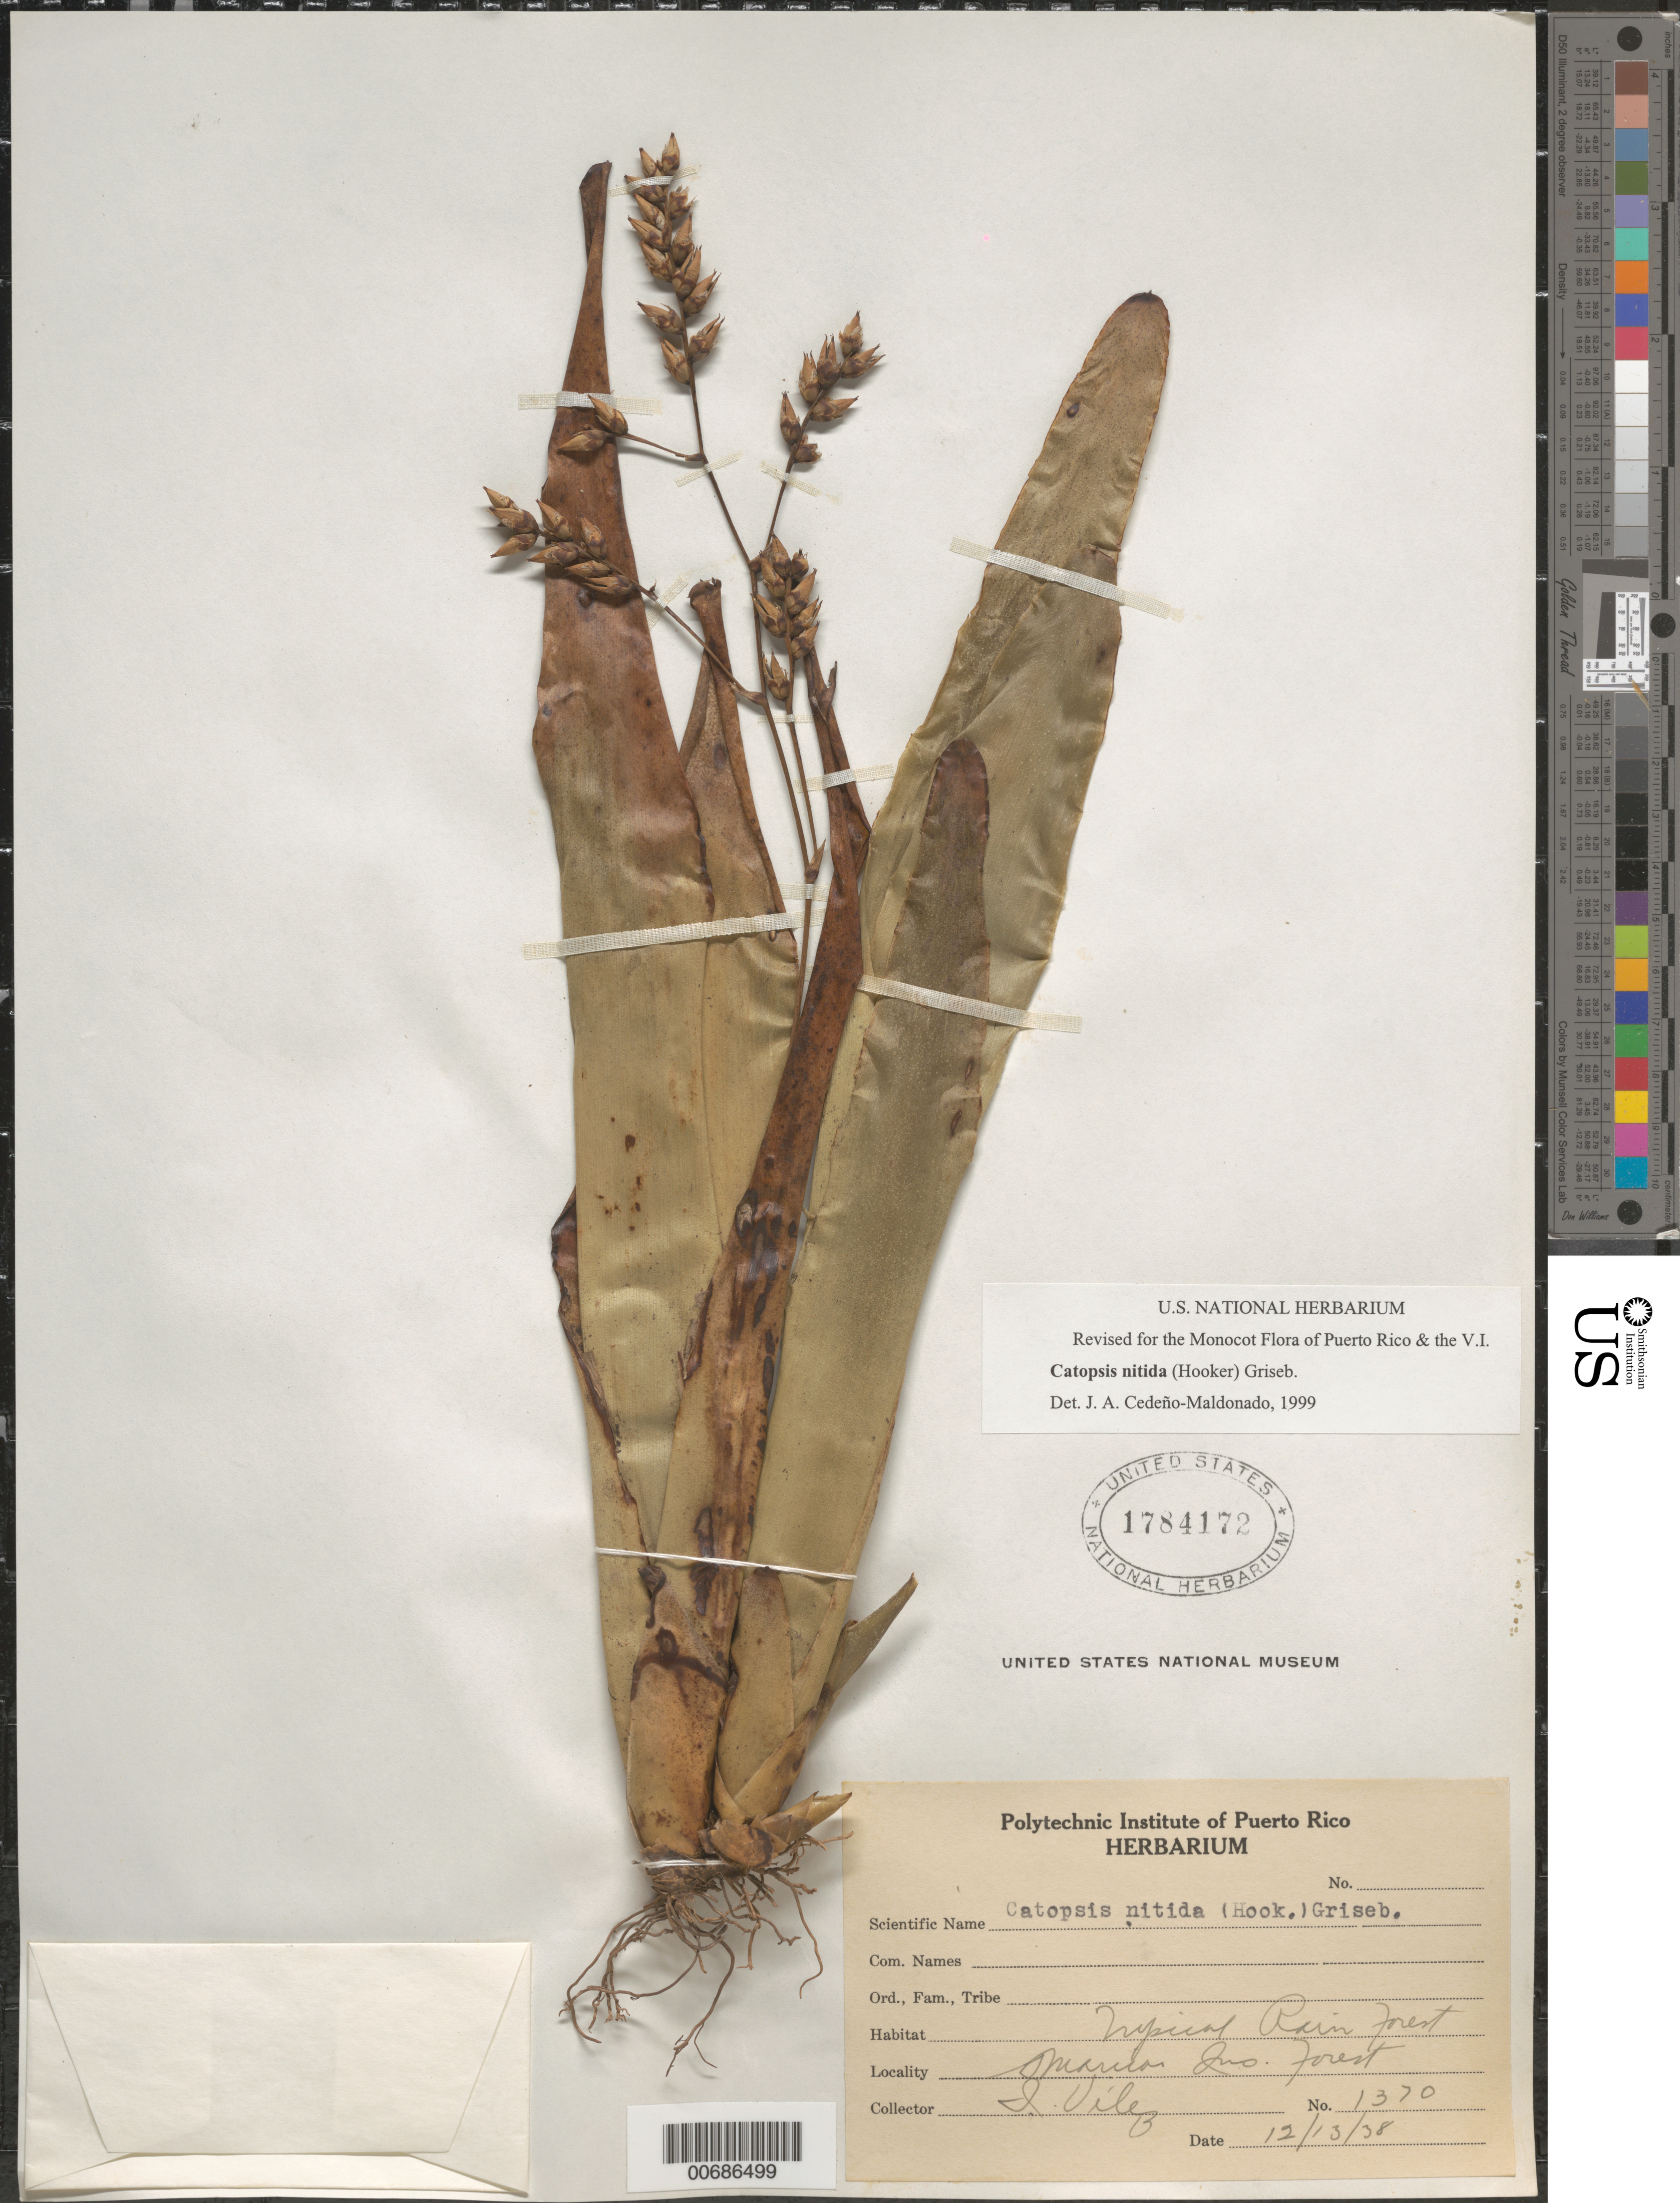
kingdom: Plantae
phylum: Tracheophyta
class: Liliopsida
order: Poales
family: Bromeliaceae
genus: Catopsis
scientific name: Catopsis nitida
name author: (Hook.) Griseb.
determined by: Cedeño-Maldonado, J. A.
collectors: I. Vélez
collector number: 1370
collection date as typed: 13 Dec 1938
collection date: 1938-12-13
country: Puerto Rico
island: Greater Antilles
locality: Maricao Insular Forest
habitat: Tropical rain forest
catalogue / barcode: US 1784172